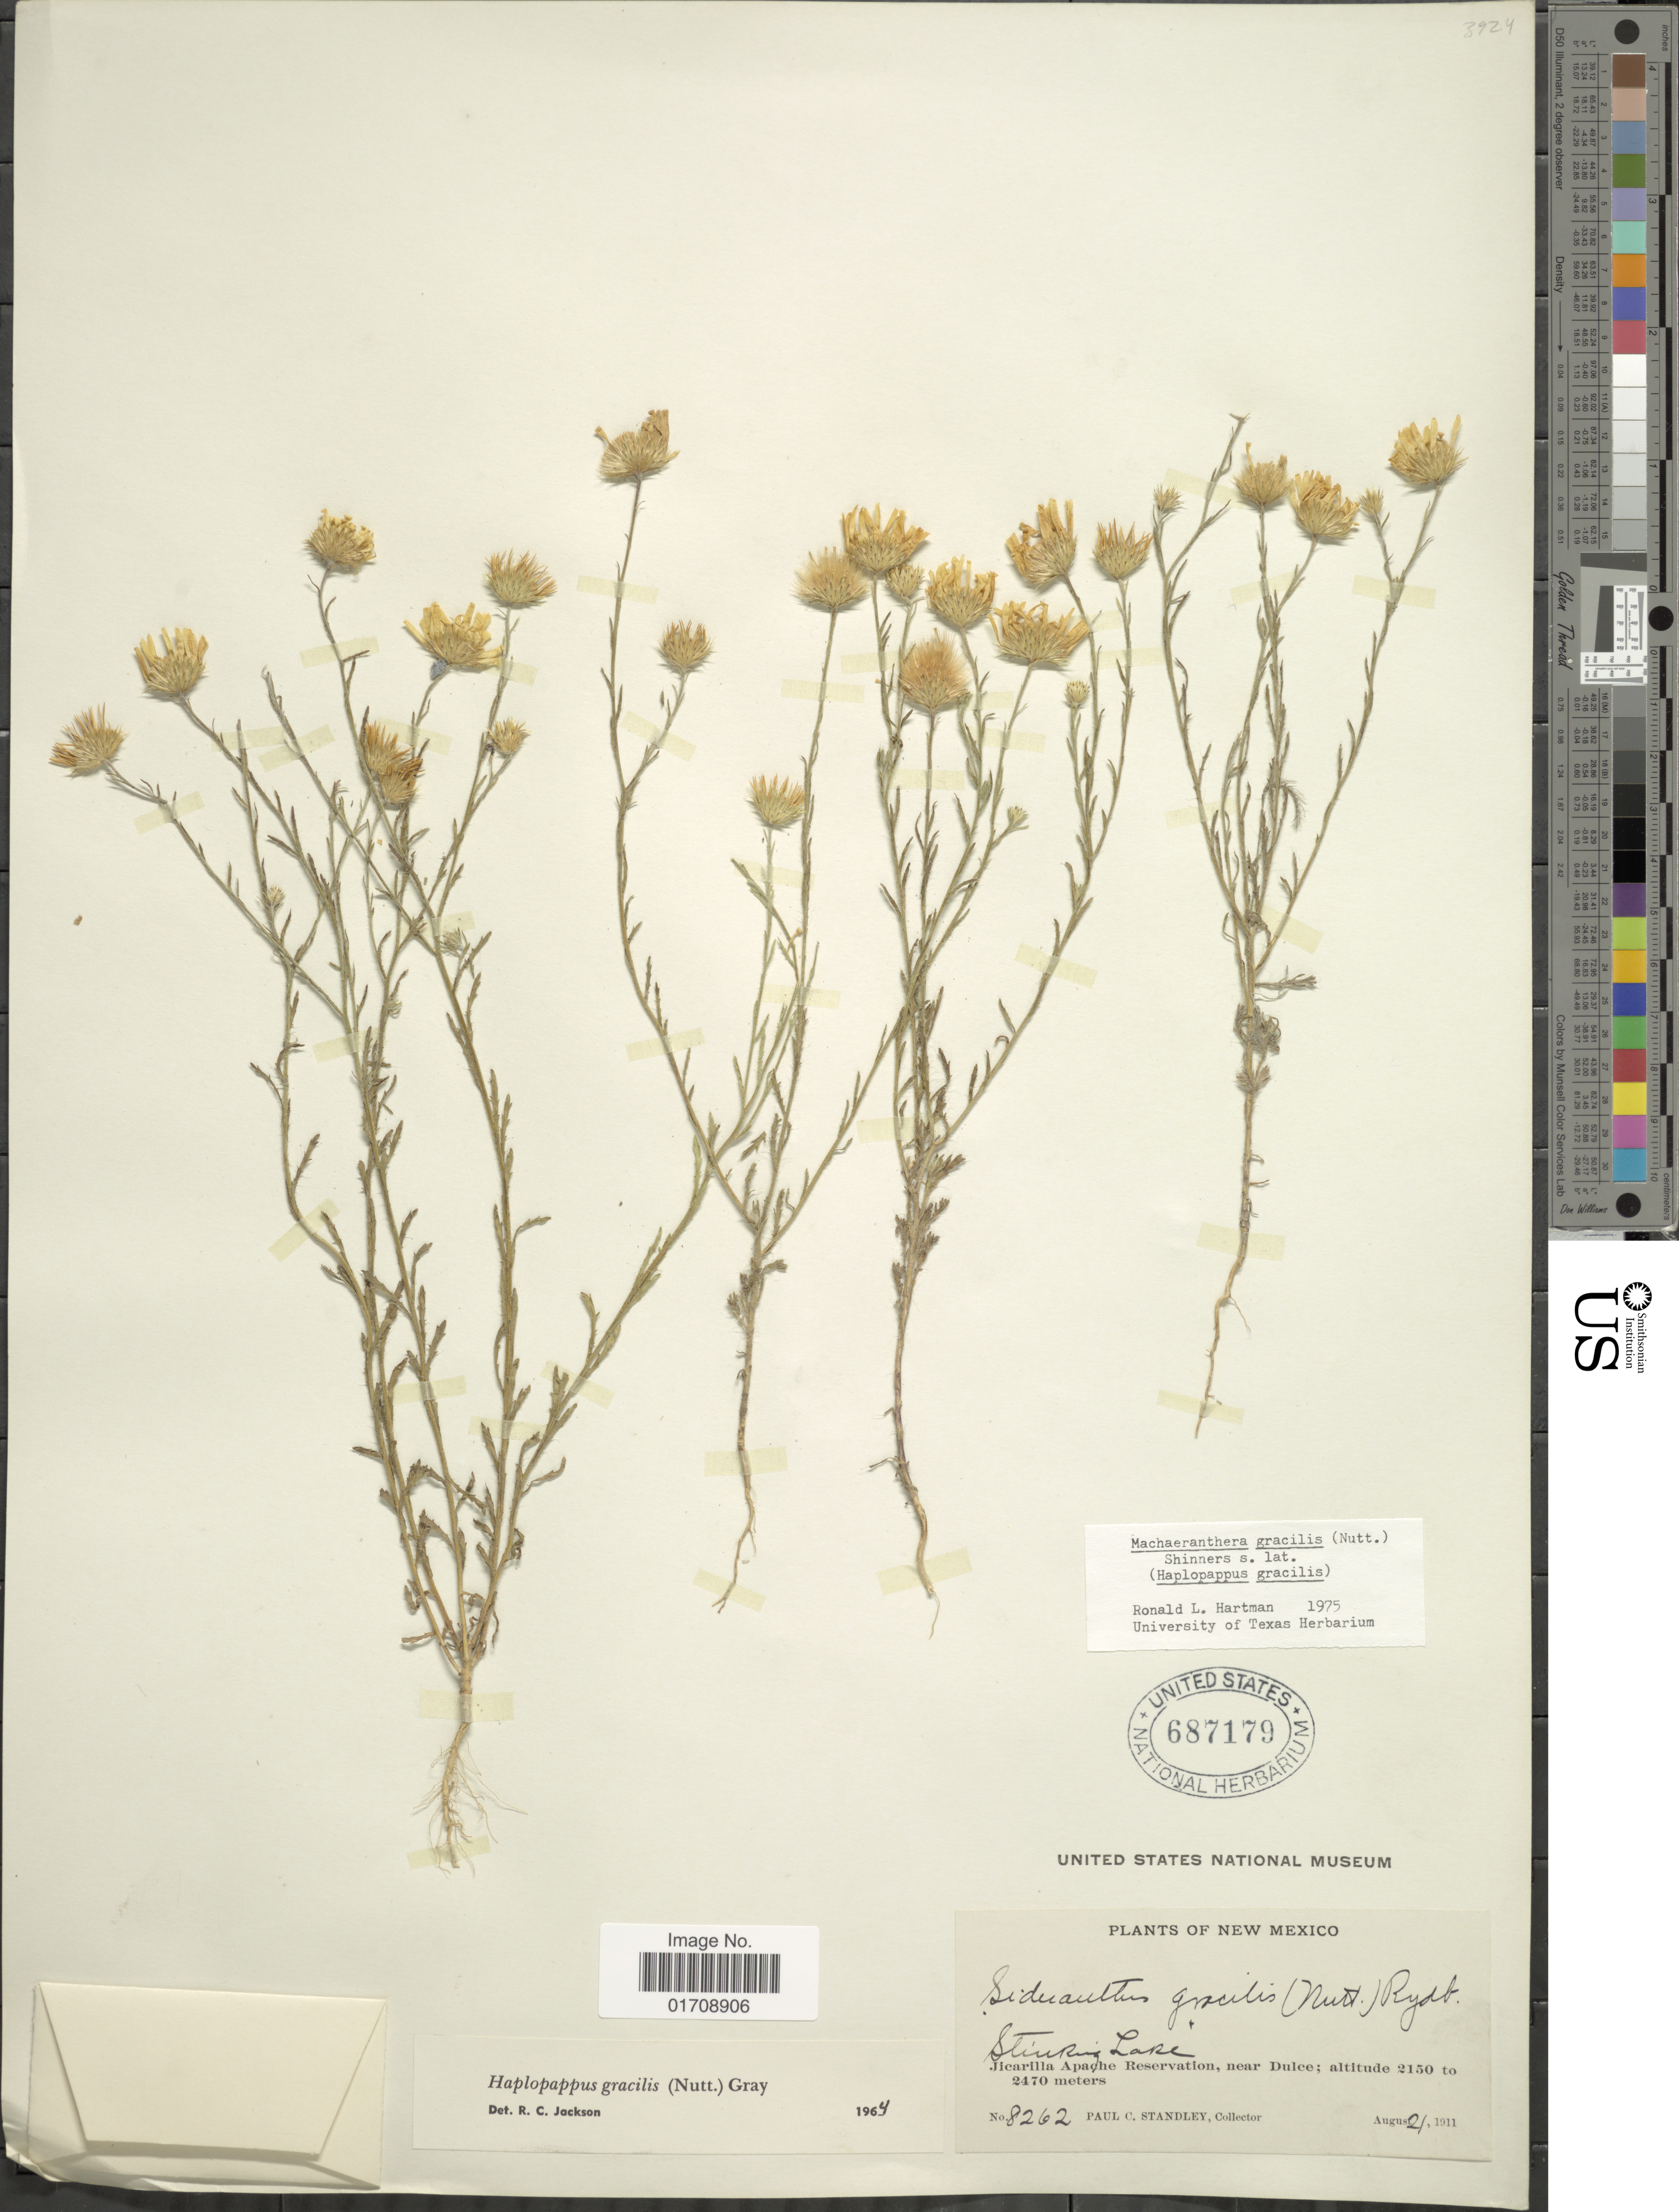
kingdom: Plantae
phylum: Tracheophyta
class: Magnoliopsida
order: Asterales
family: Asteraceae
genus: Machaeranthera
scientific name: Machaeranthera gracilis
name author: (Nutt.) Shinners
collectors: P. C. Standley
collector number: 8262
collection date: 1911-08-21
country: United States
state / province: New Mexico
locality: Stinking Lake, Jicarilla Apache Reservation, near Dulce.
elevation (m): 2150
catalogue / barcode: US 687179